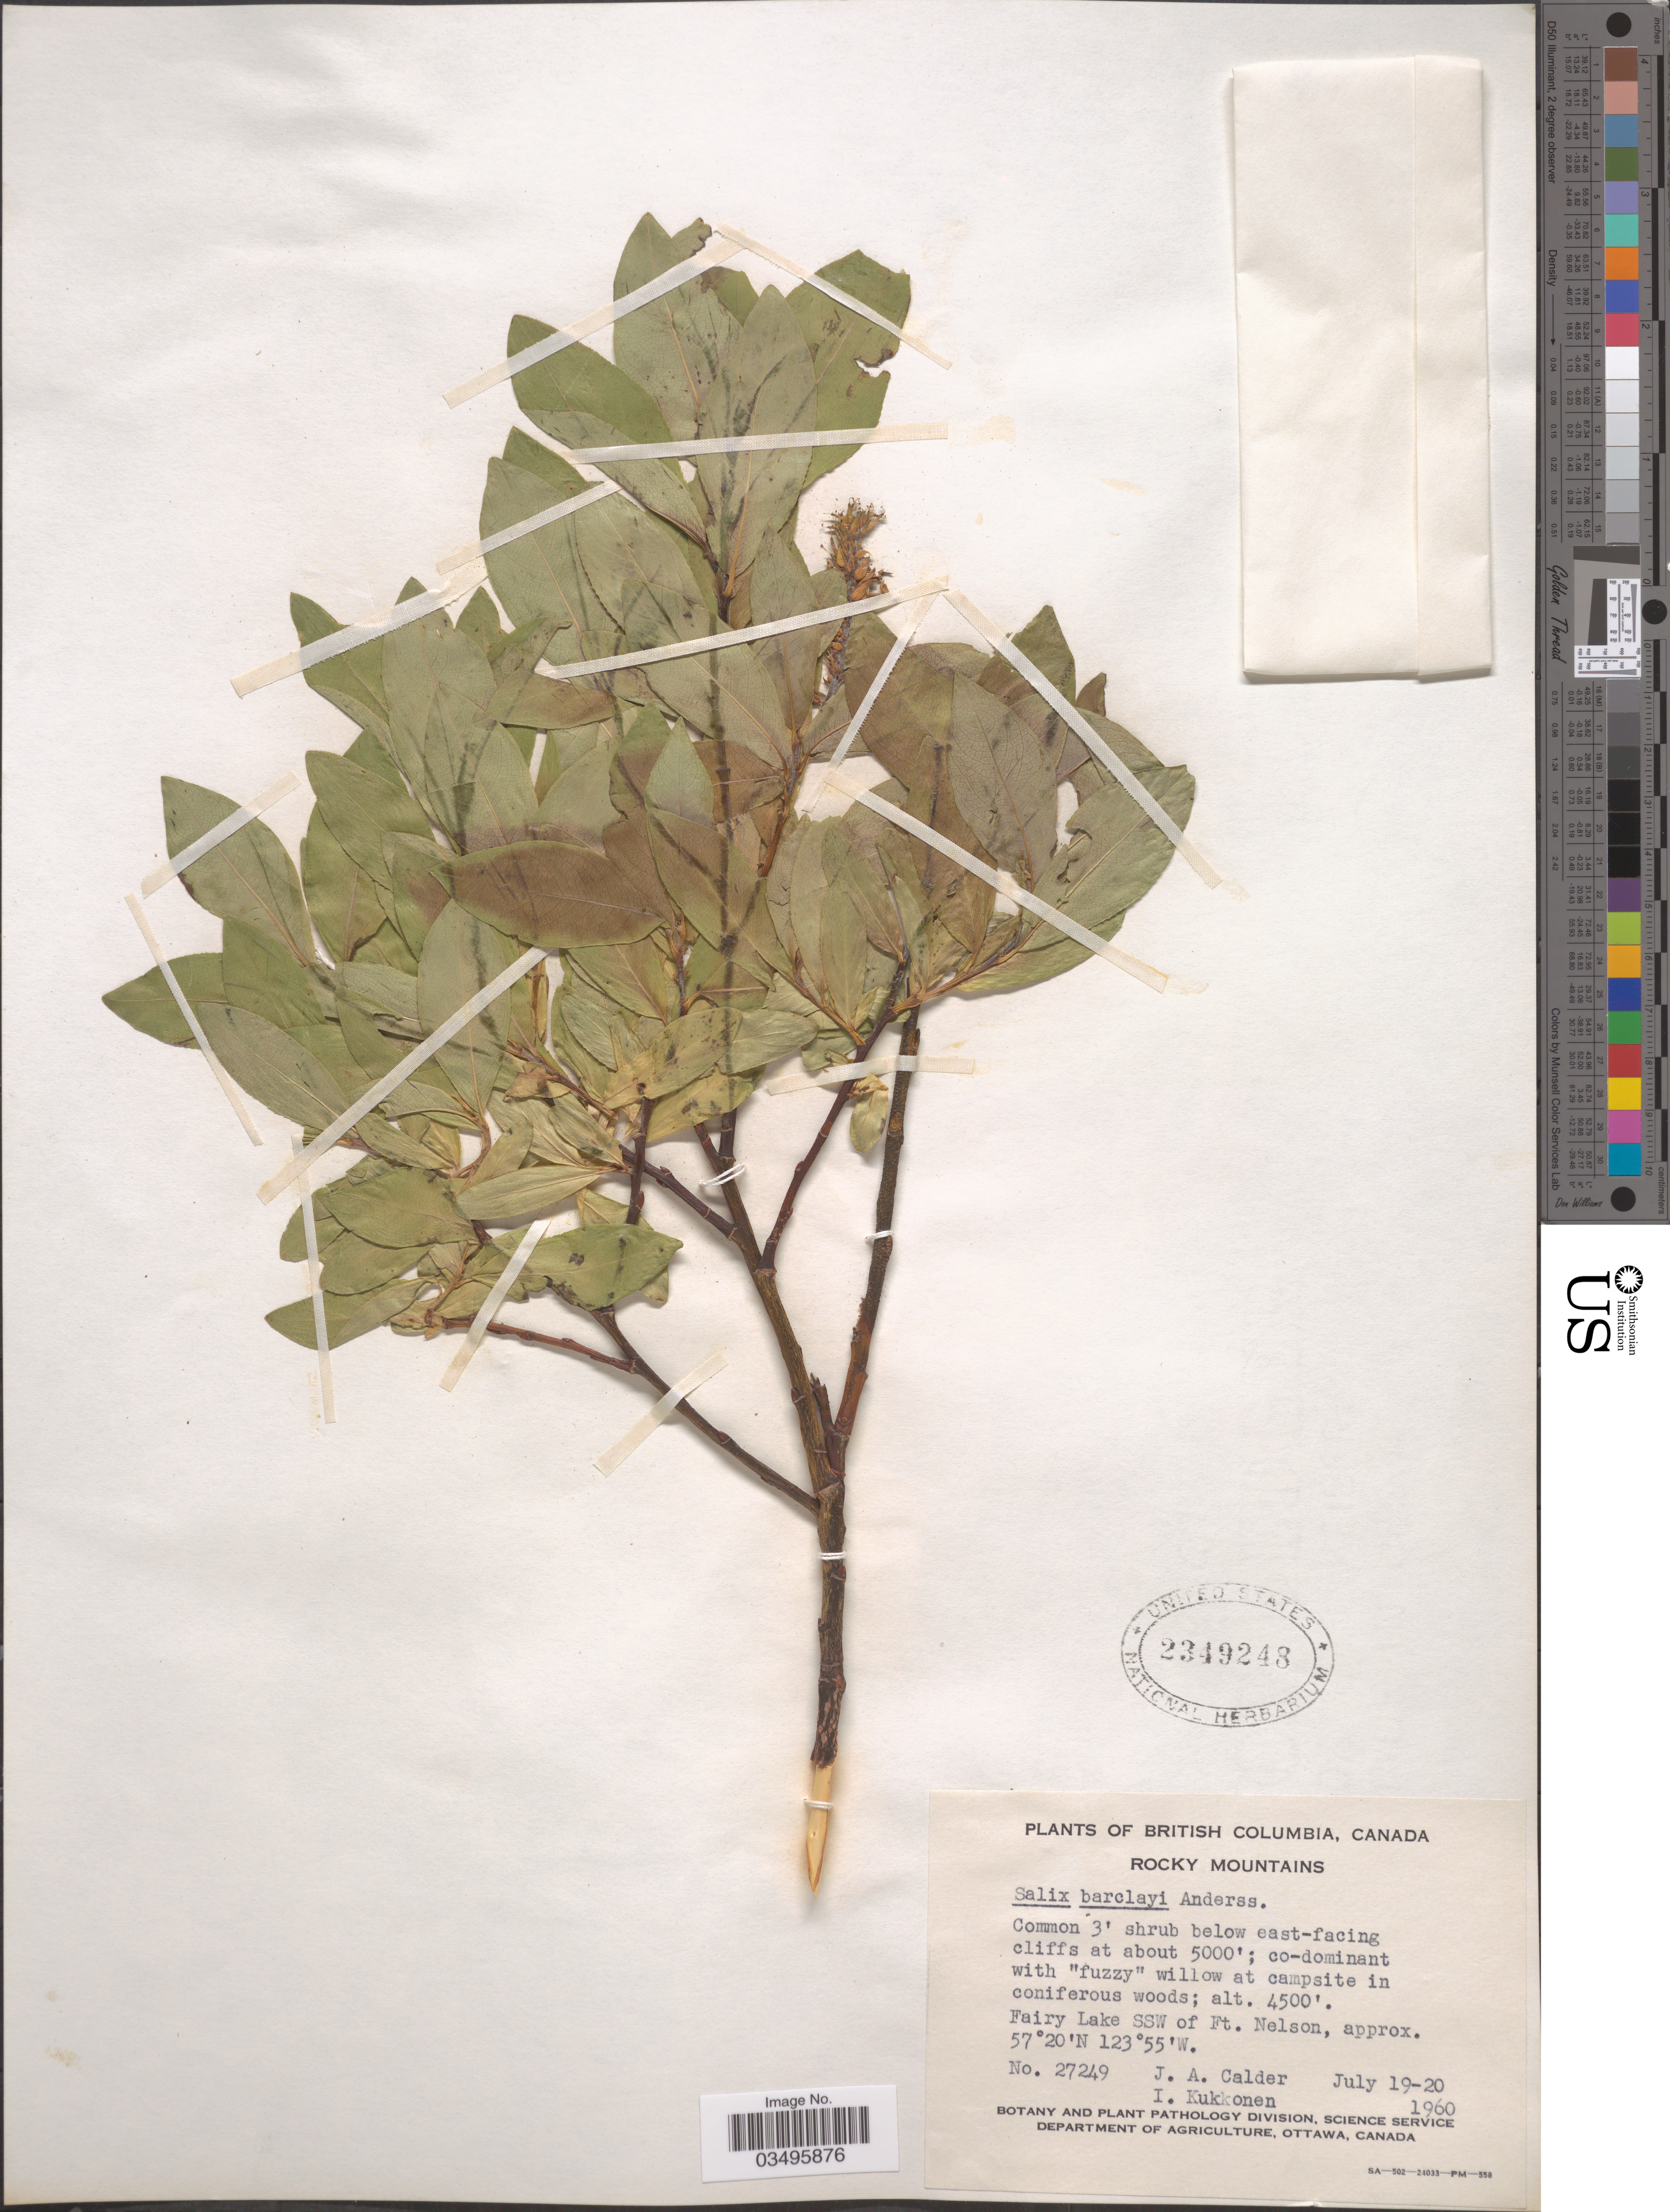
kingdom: Plantae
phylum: Tracheophyta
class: Magnoliopsida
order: Malpighiales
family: Salicaceae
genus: Salix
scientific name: Salix barclayi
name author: Andersson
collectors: J. A. Calder & I. Kukkonen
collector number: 27249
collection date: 1960-07-19/1960-07-20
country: Canada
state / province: British Columbia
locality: Rocky Mountains. Fairy Lake SSW of Ft. Nelson.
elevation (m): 1372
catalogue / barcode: US 2349248